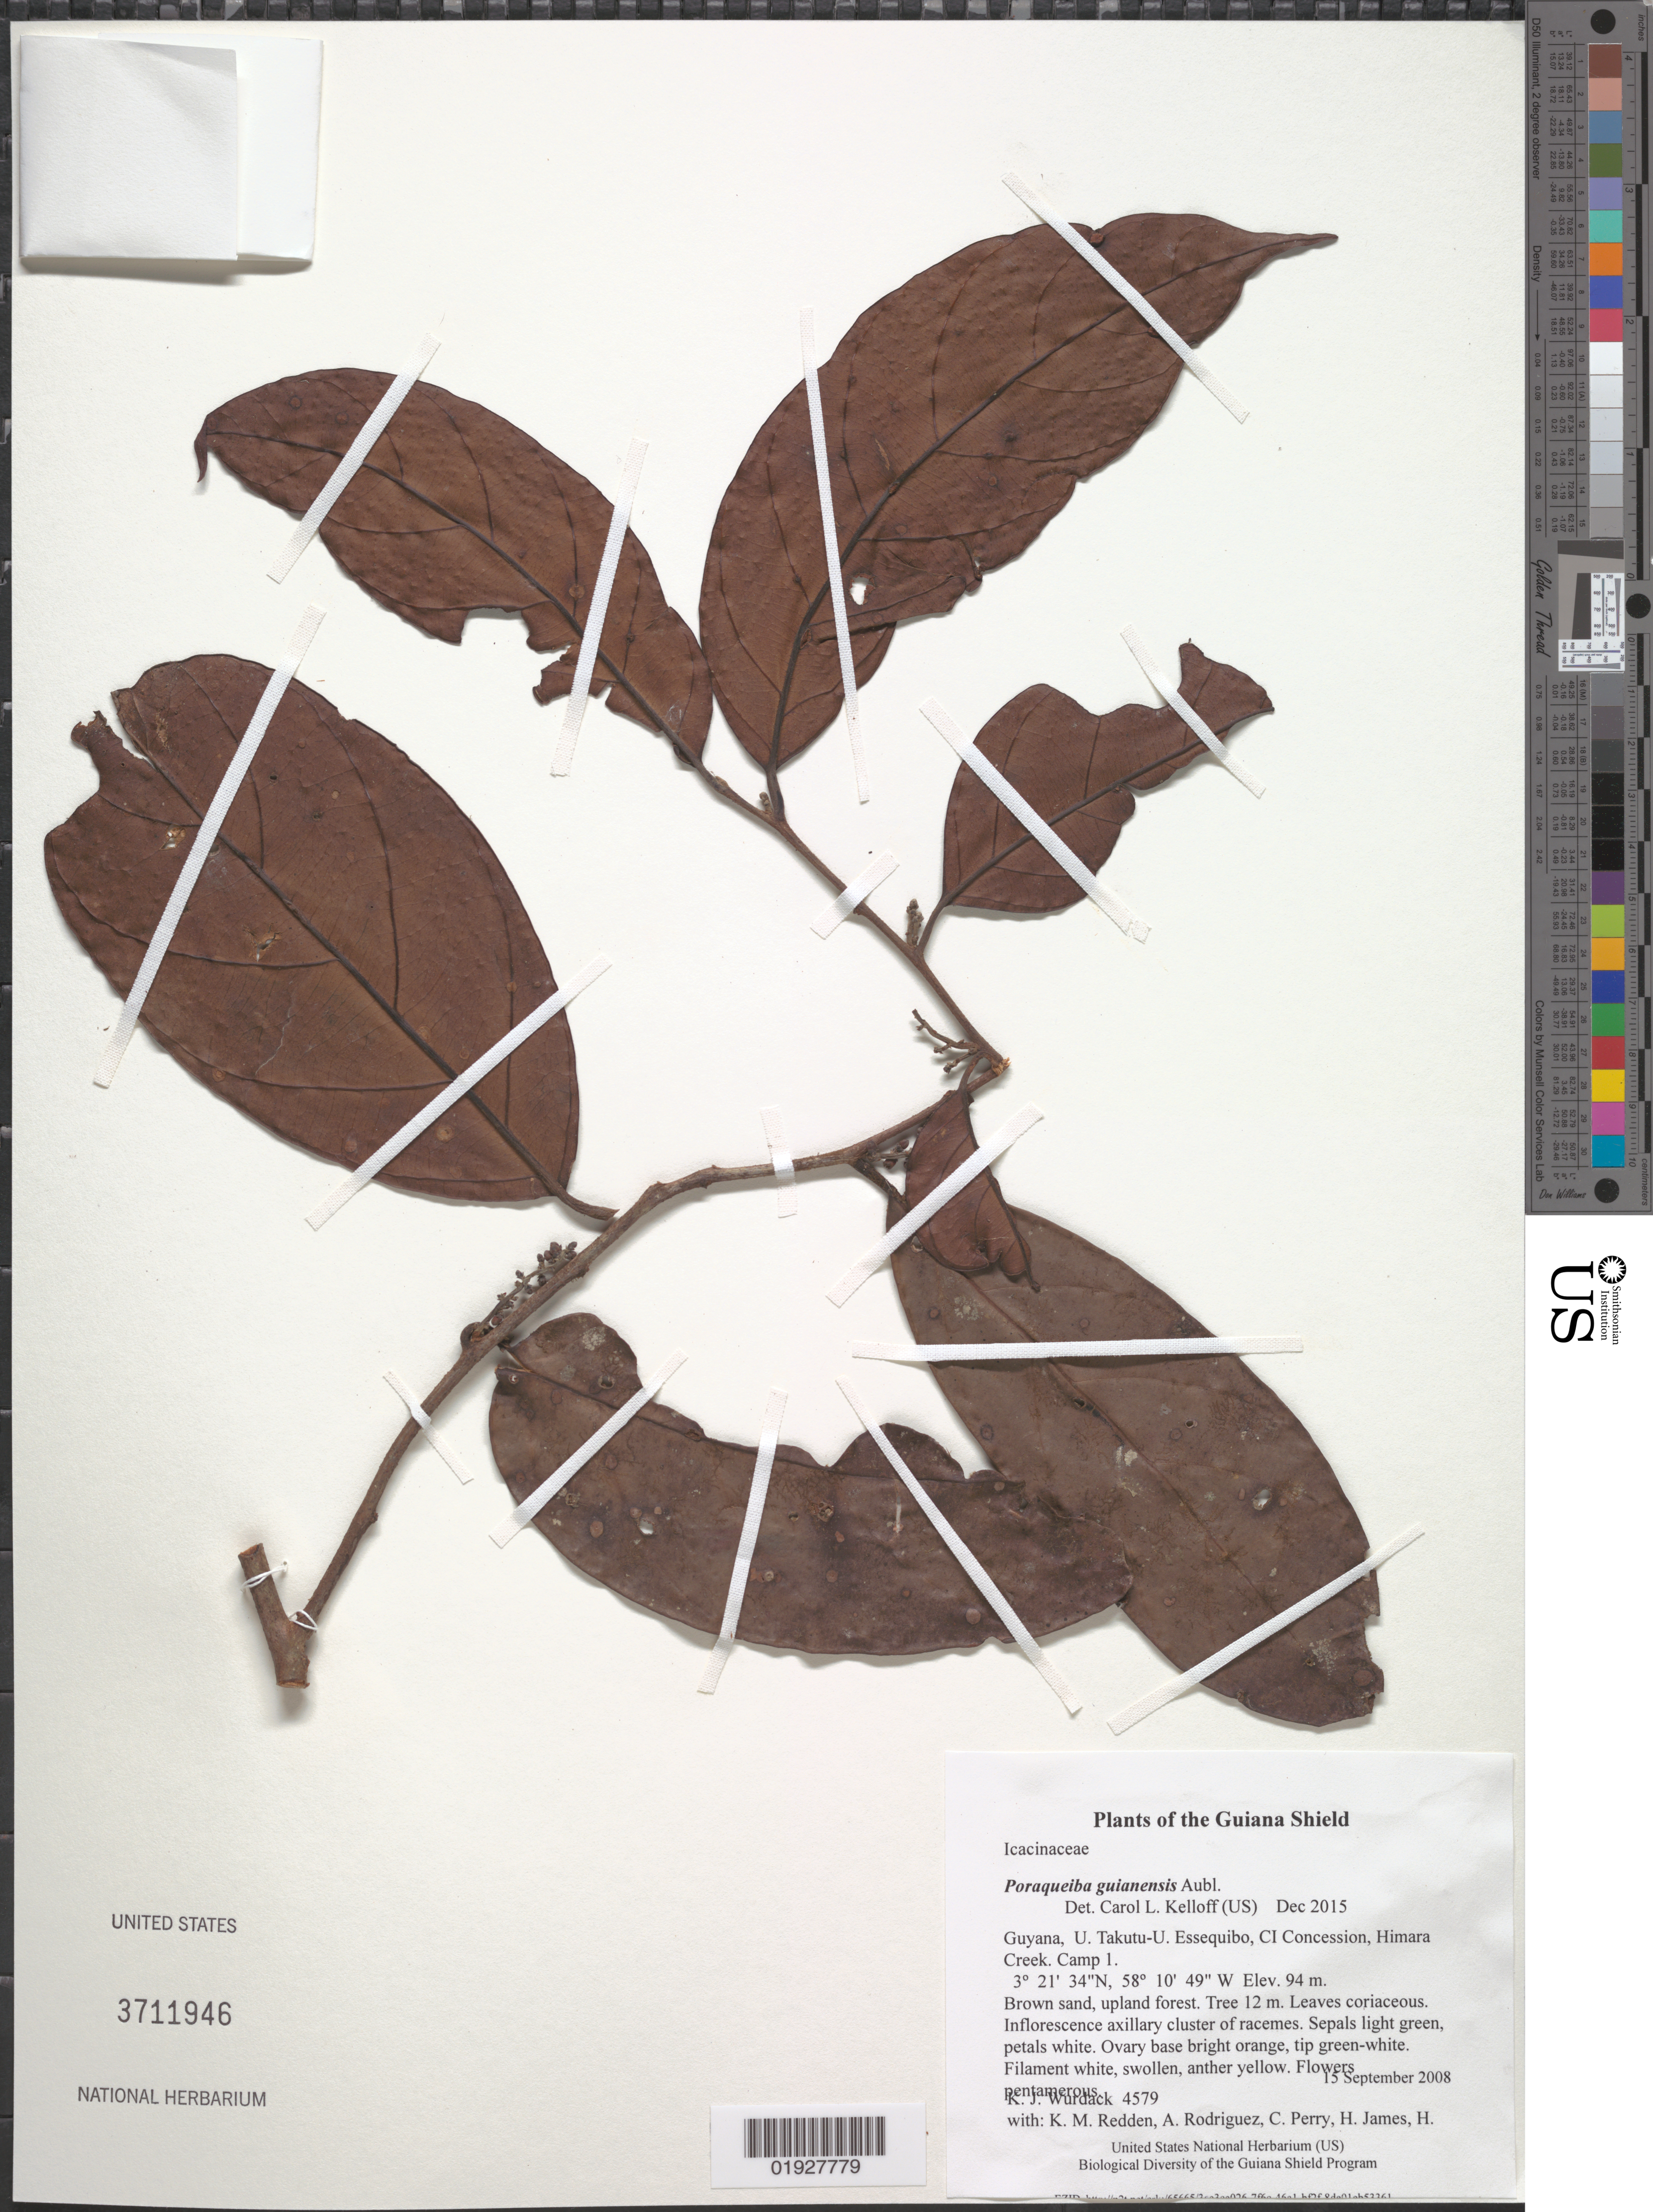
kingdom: Plantae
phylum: Tracheophyta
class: Magnoliopsida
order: Metteniusales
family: Metteniusaceae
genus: Poraqueiba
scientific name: Poraqueiba guianensis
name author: Aubl.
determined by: Kelloff, Carol L., (US), Smithsonian Institution - National Museum of Natural History (UNITED STATES)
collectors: K. Wurdack, K. M. Redden, A. Rodriguez, C. Perry, H. James, H. Simon & P. Ragnauth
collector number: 4579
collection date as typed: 15 September 2008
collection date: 2008-09-15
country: Guyana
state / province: U. Takutu-U. Essequibo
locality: CI Concession, Himara Creek. Camp 1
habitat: Brown sand, upland forest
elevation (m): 94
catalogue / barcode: US 3711946